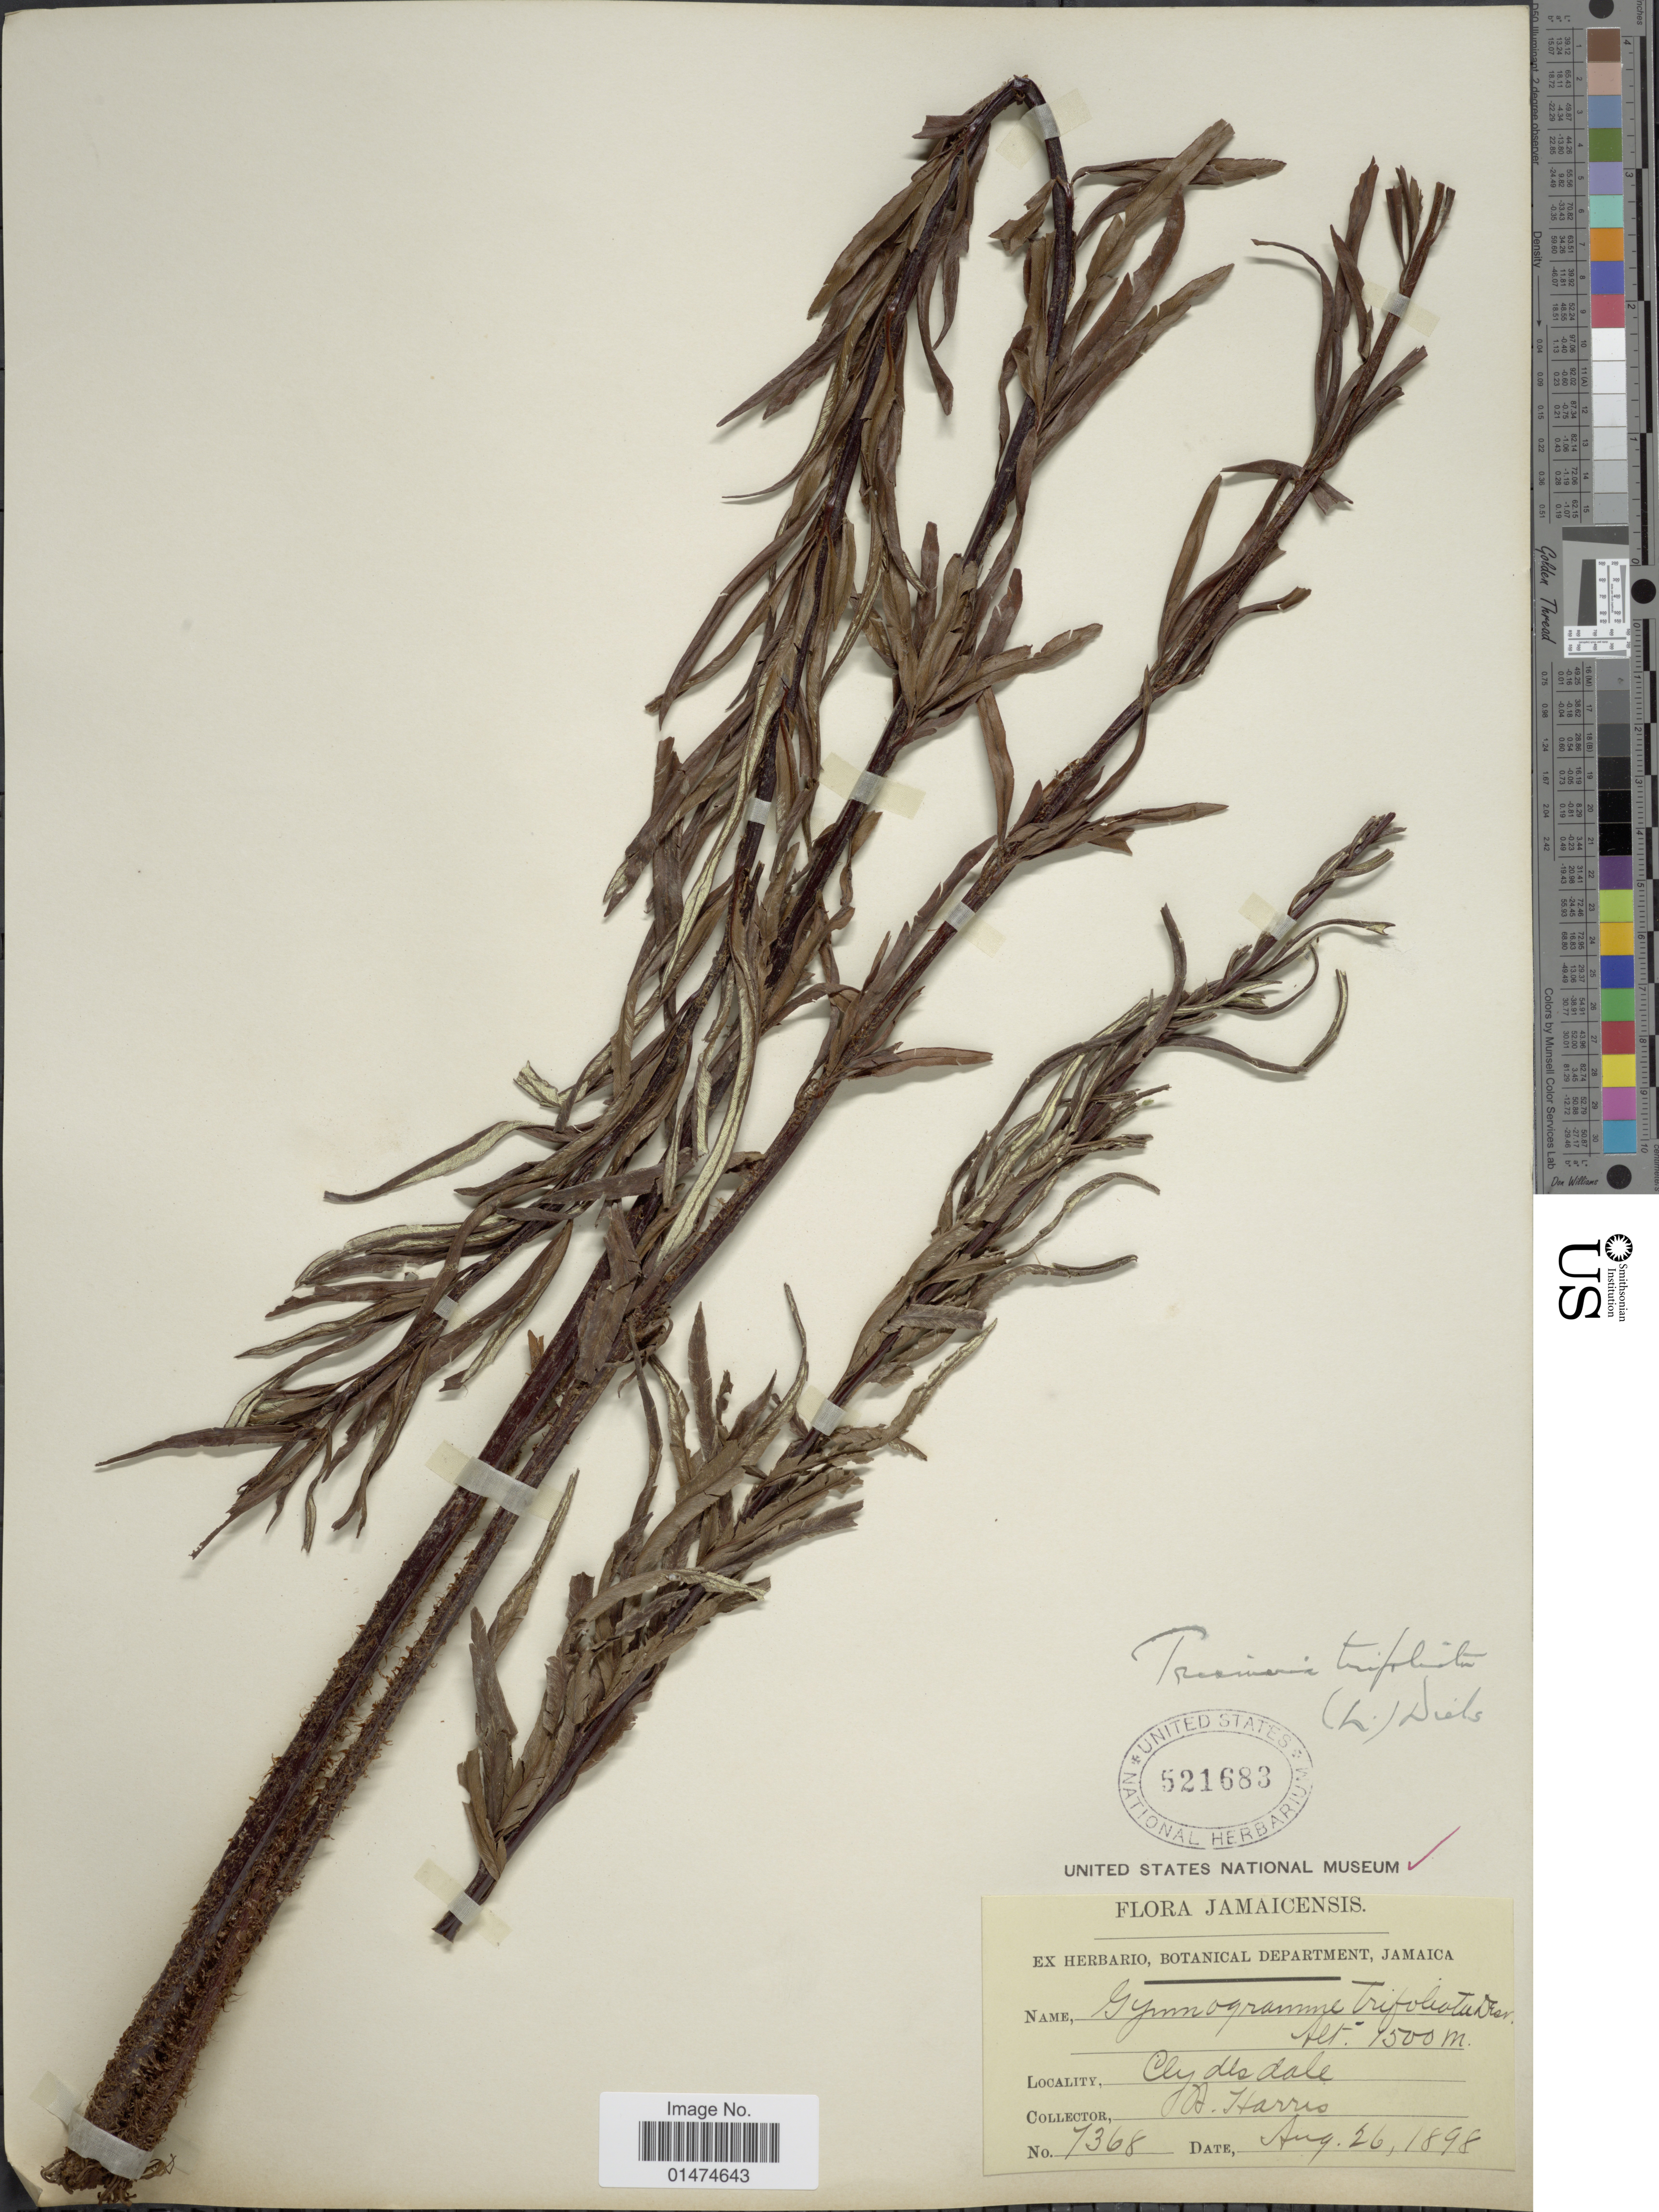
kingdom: Plantae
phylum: Tracheophyta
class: Polypodiopsida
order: Polypodiales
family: Pteridaceae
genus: Pityrogramma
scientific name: Pityrogramma trifoliata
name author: (L.) R.M. Tryon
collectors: A. Harris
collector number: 7368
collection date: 1898-08-26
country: Jamaica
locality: Jamaicensis, Clydesdale.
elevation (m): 1500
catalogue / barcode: US 521683